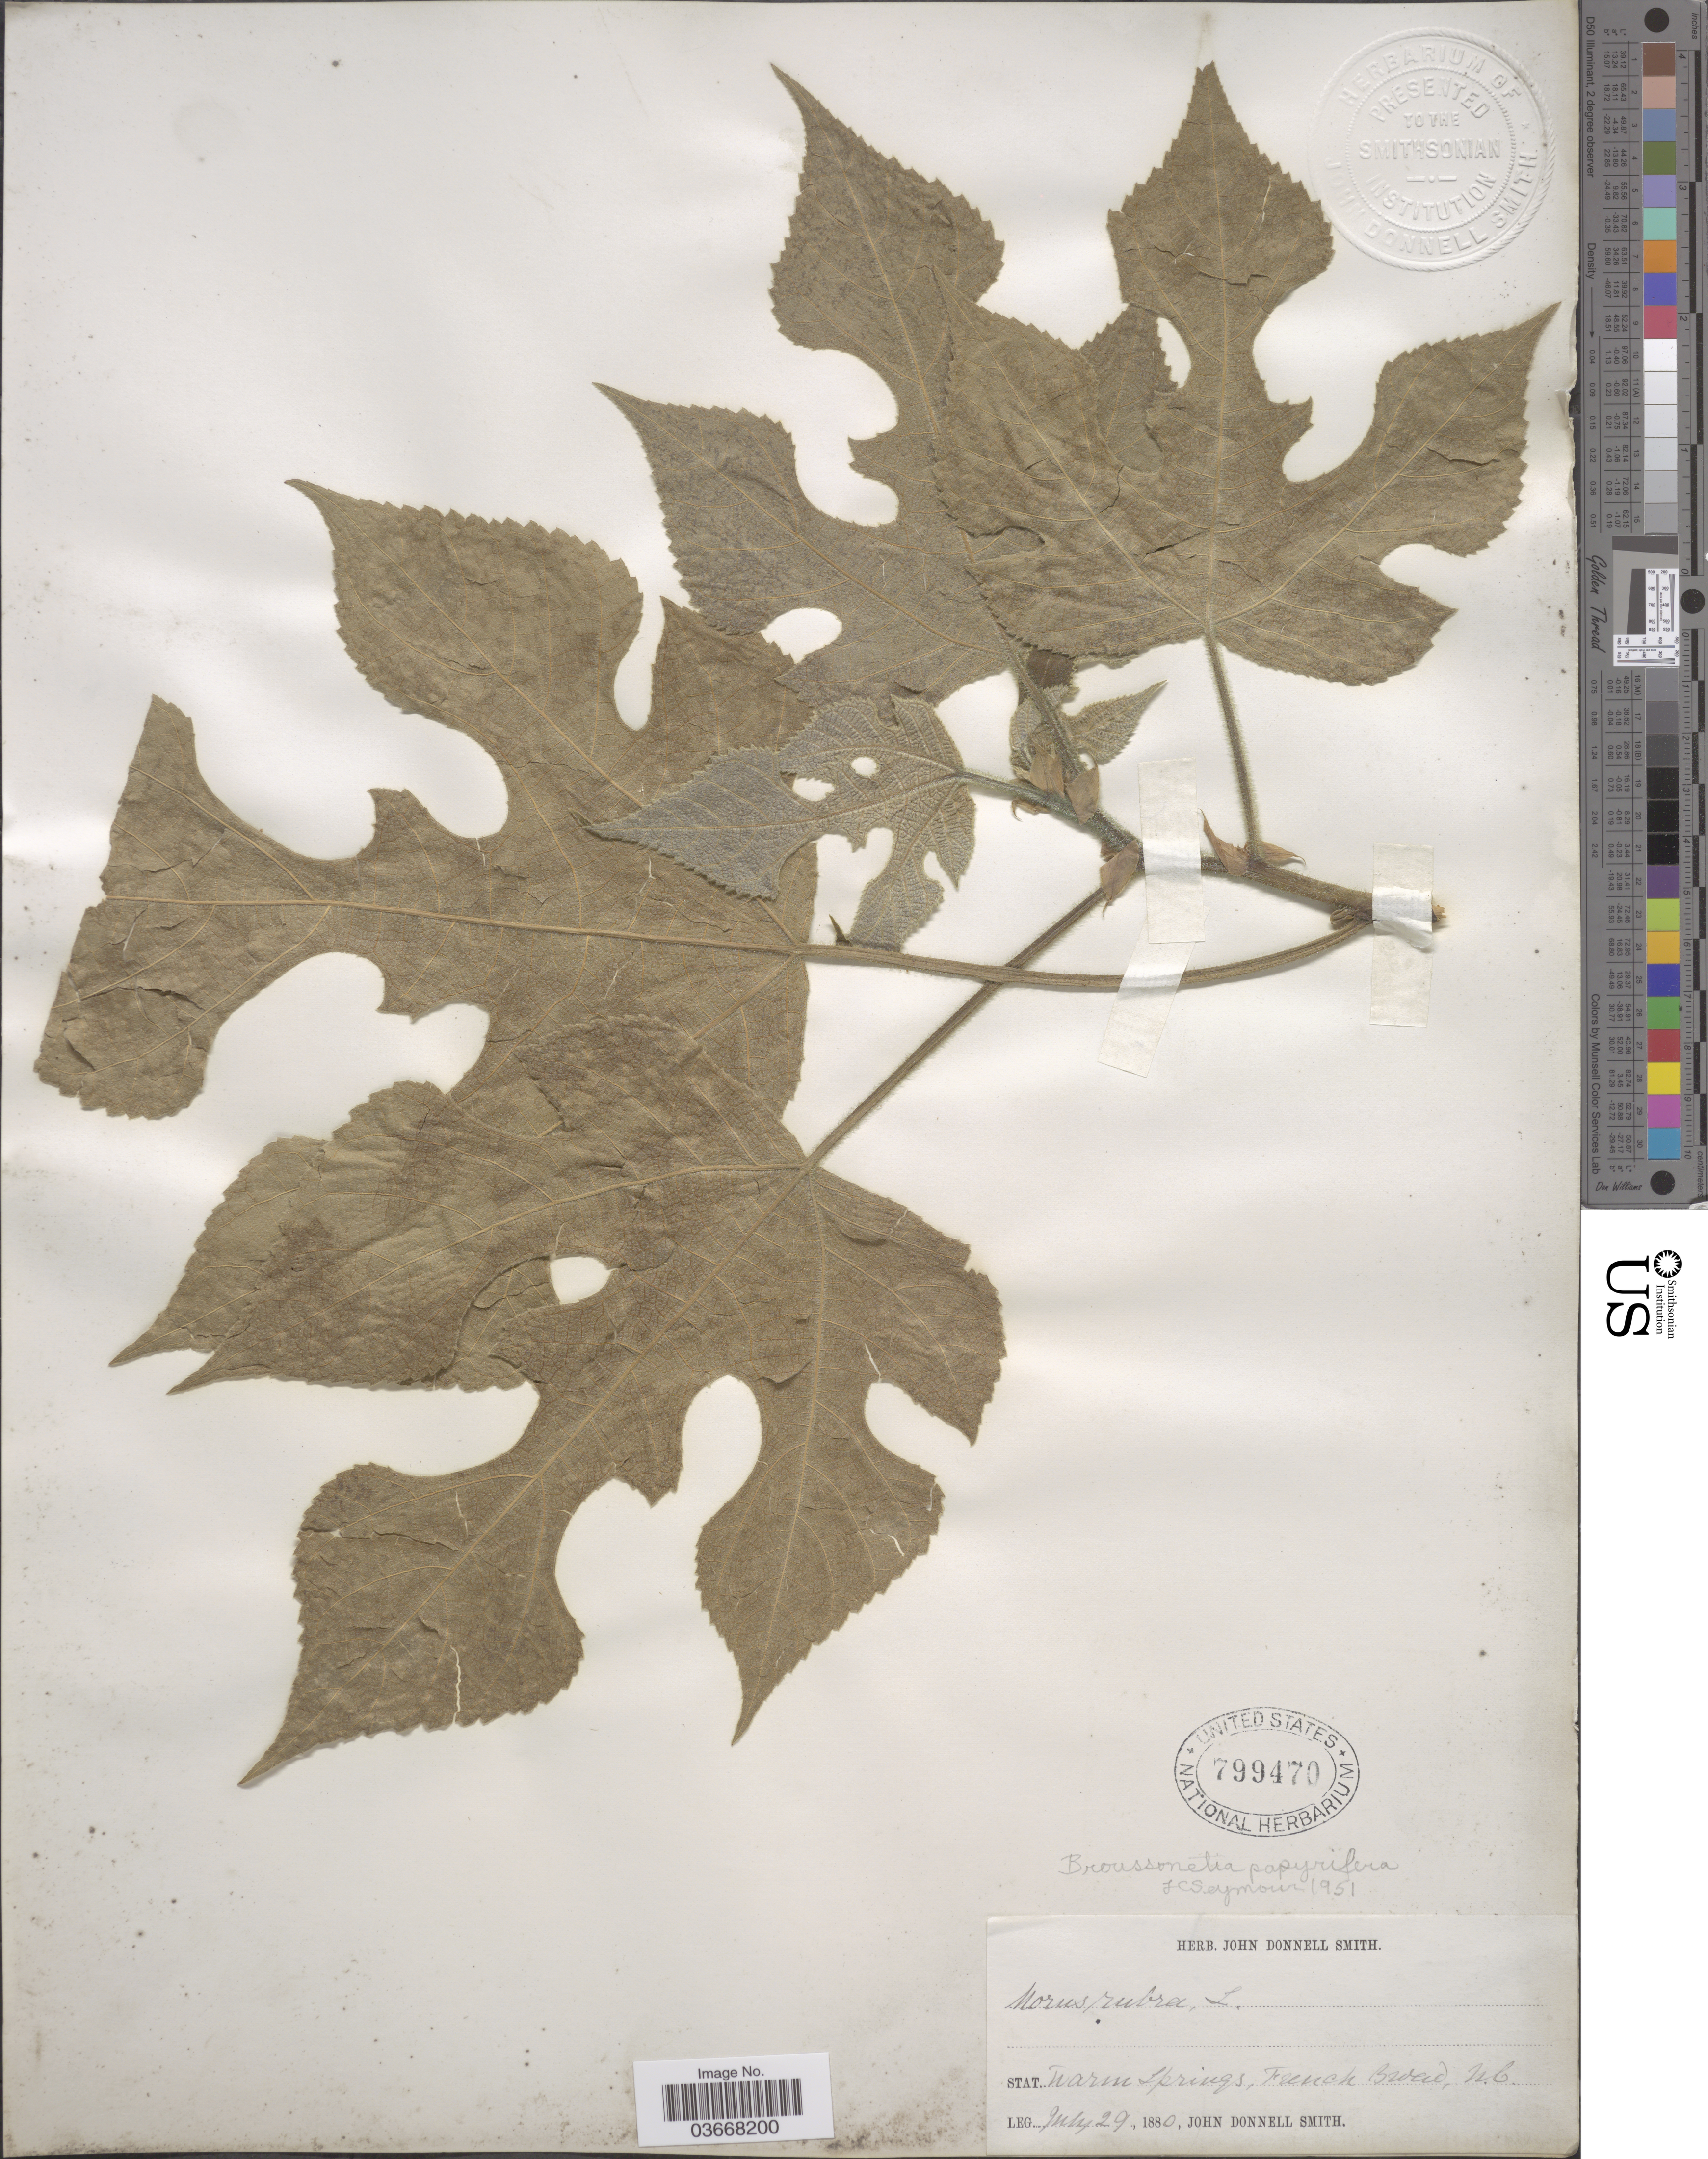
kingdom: Plantae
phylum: Tracheophyta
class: Magnoliopsida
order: Rosales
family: Moraceae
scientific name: Broussoneta papyrifera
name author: (L.) L'Hér. ex Vent.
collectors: J. Donnell Smith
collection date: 1880-07-29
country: United States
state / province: North Carolina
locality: Stat. Warm Springs, French Broad.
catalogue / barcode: US 799470